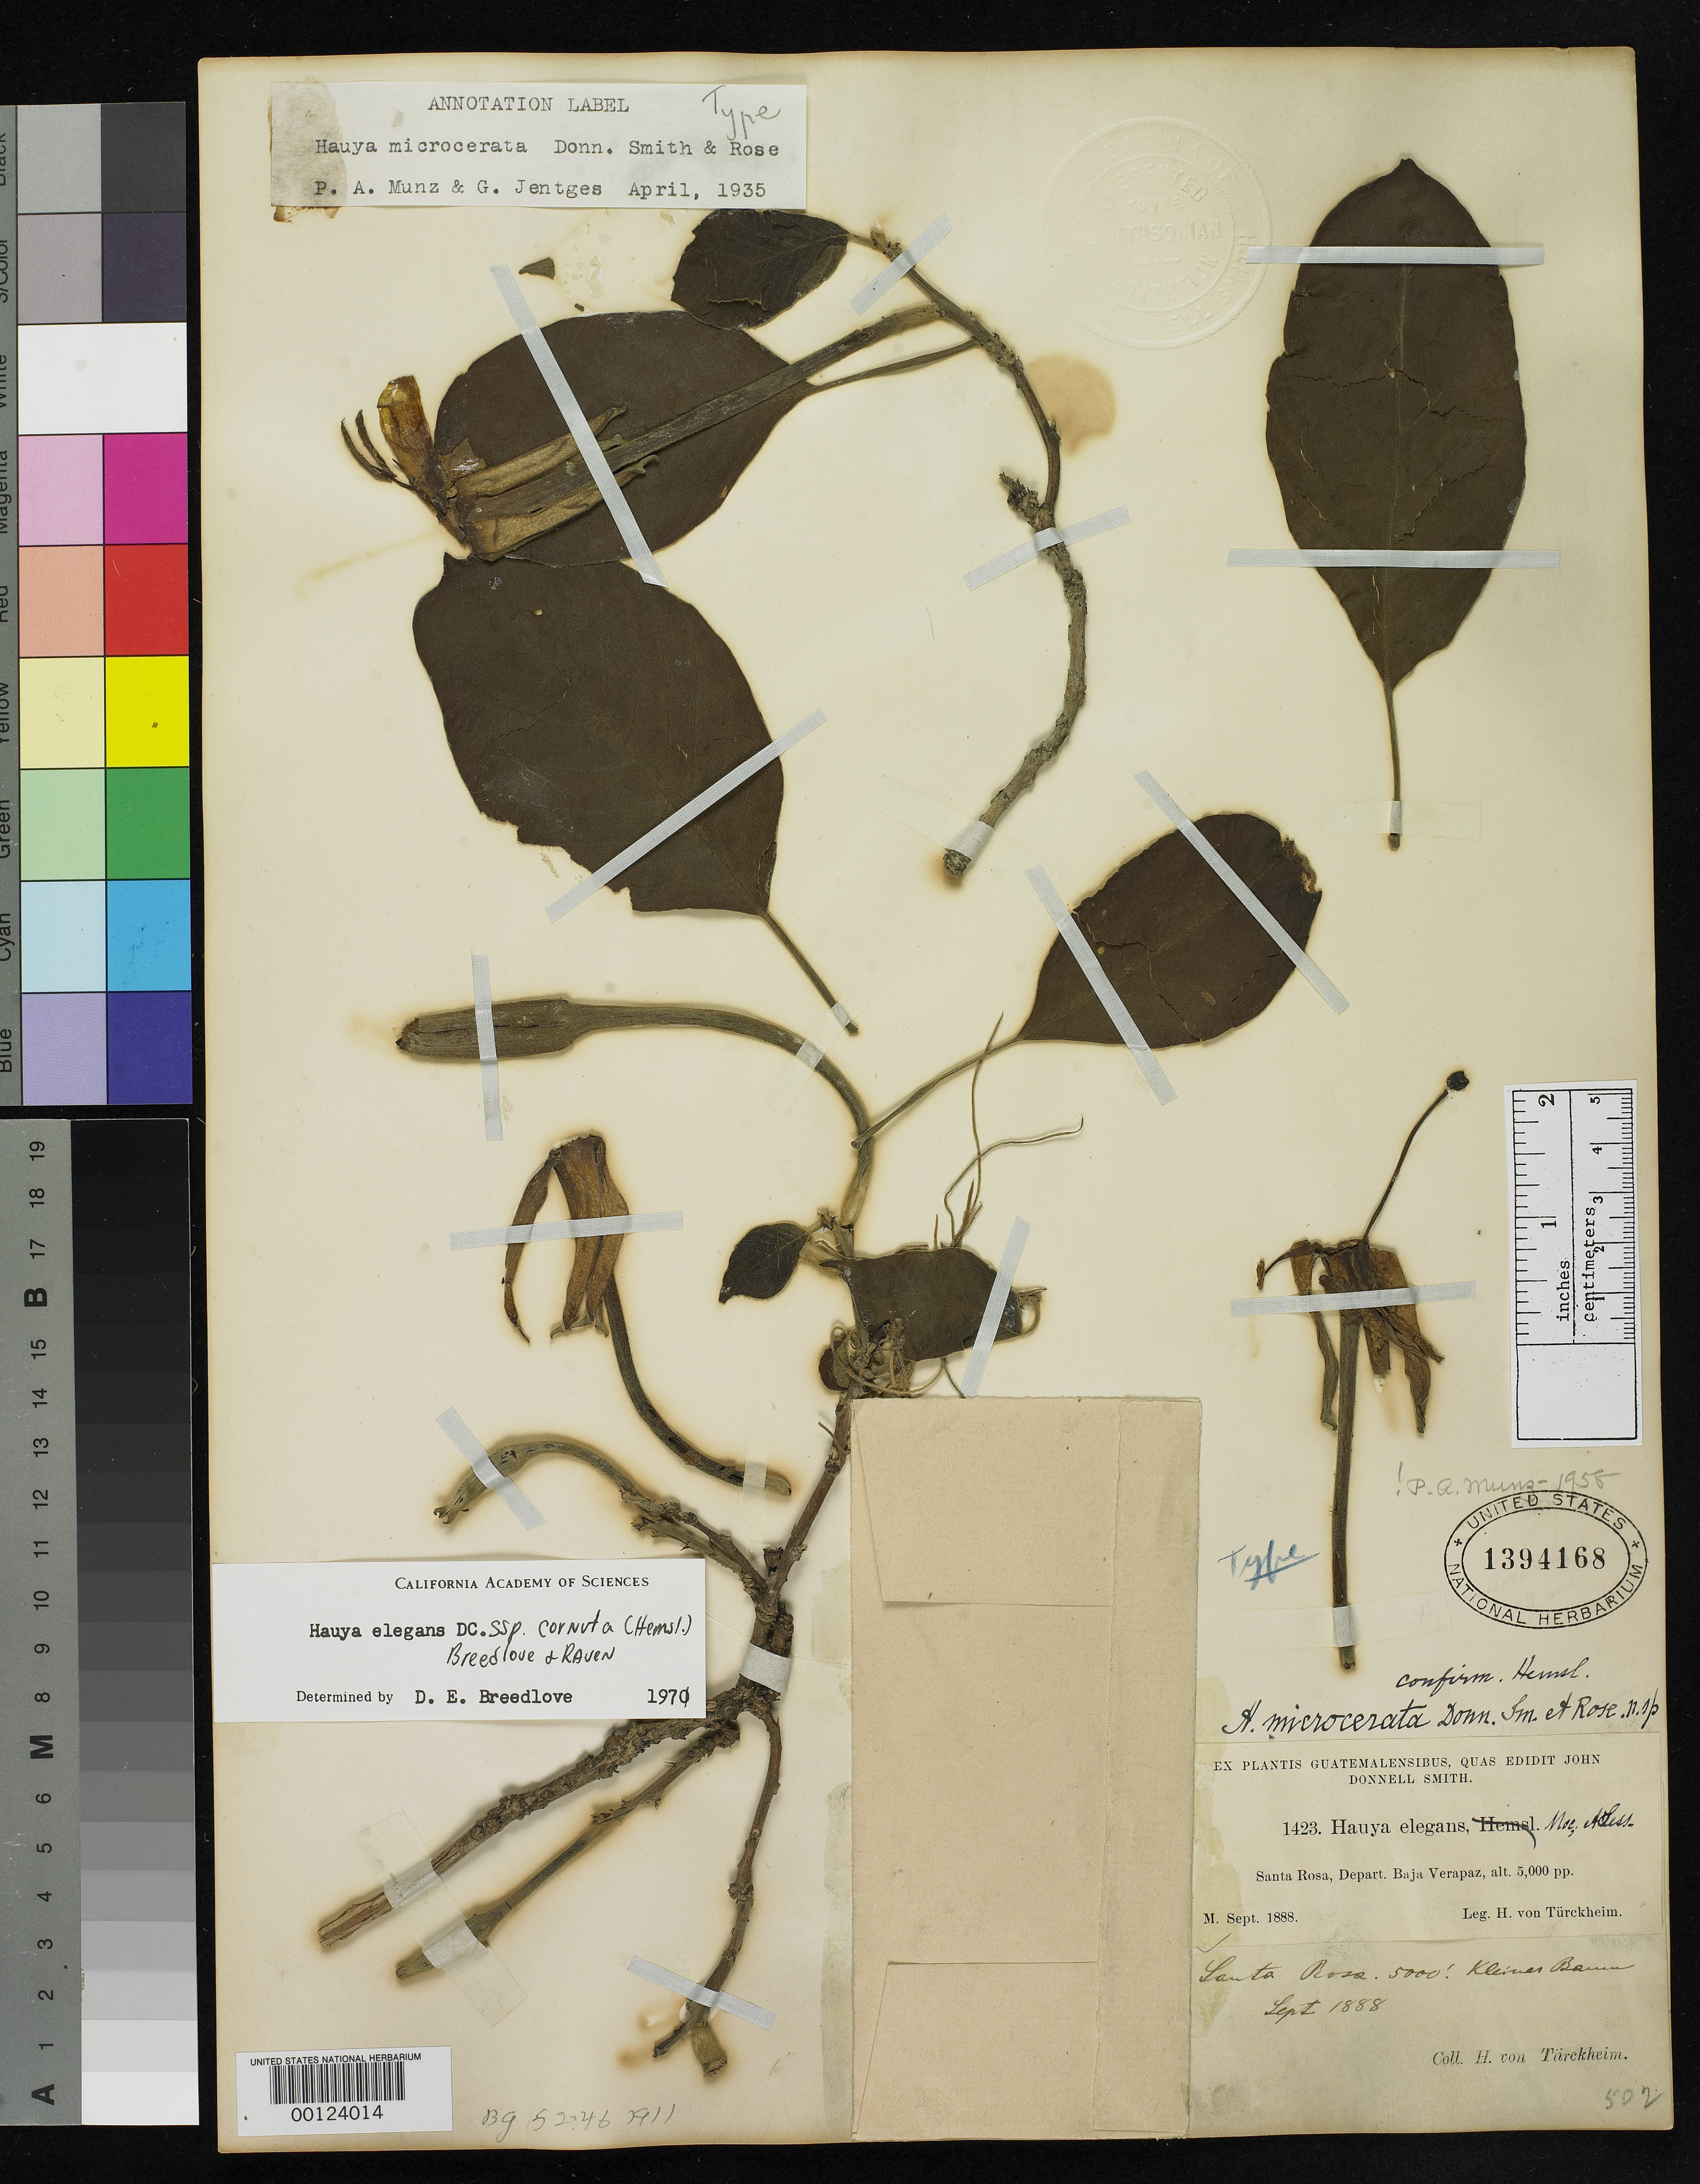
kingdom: Plantae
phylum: Tracheophyta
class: Magnoliopsida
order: Myrtales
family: Onagraceae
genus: Hauya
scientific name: Hauya microcerata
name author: Donn. Sm. & Rose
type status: Type Collection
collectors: H. von Türckheim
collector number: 1423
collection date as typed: Sep 1888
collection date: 1888-09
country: Guatemala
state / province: Baja Verapaz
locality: Santa Rosa.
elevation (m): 1524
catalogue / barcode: US 1394168